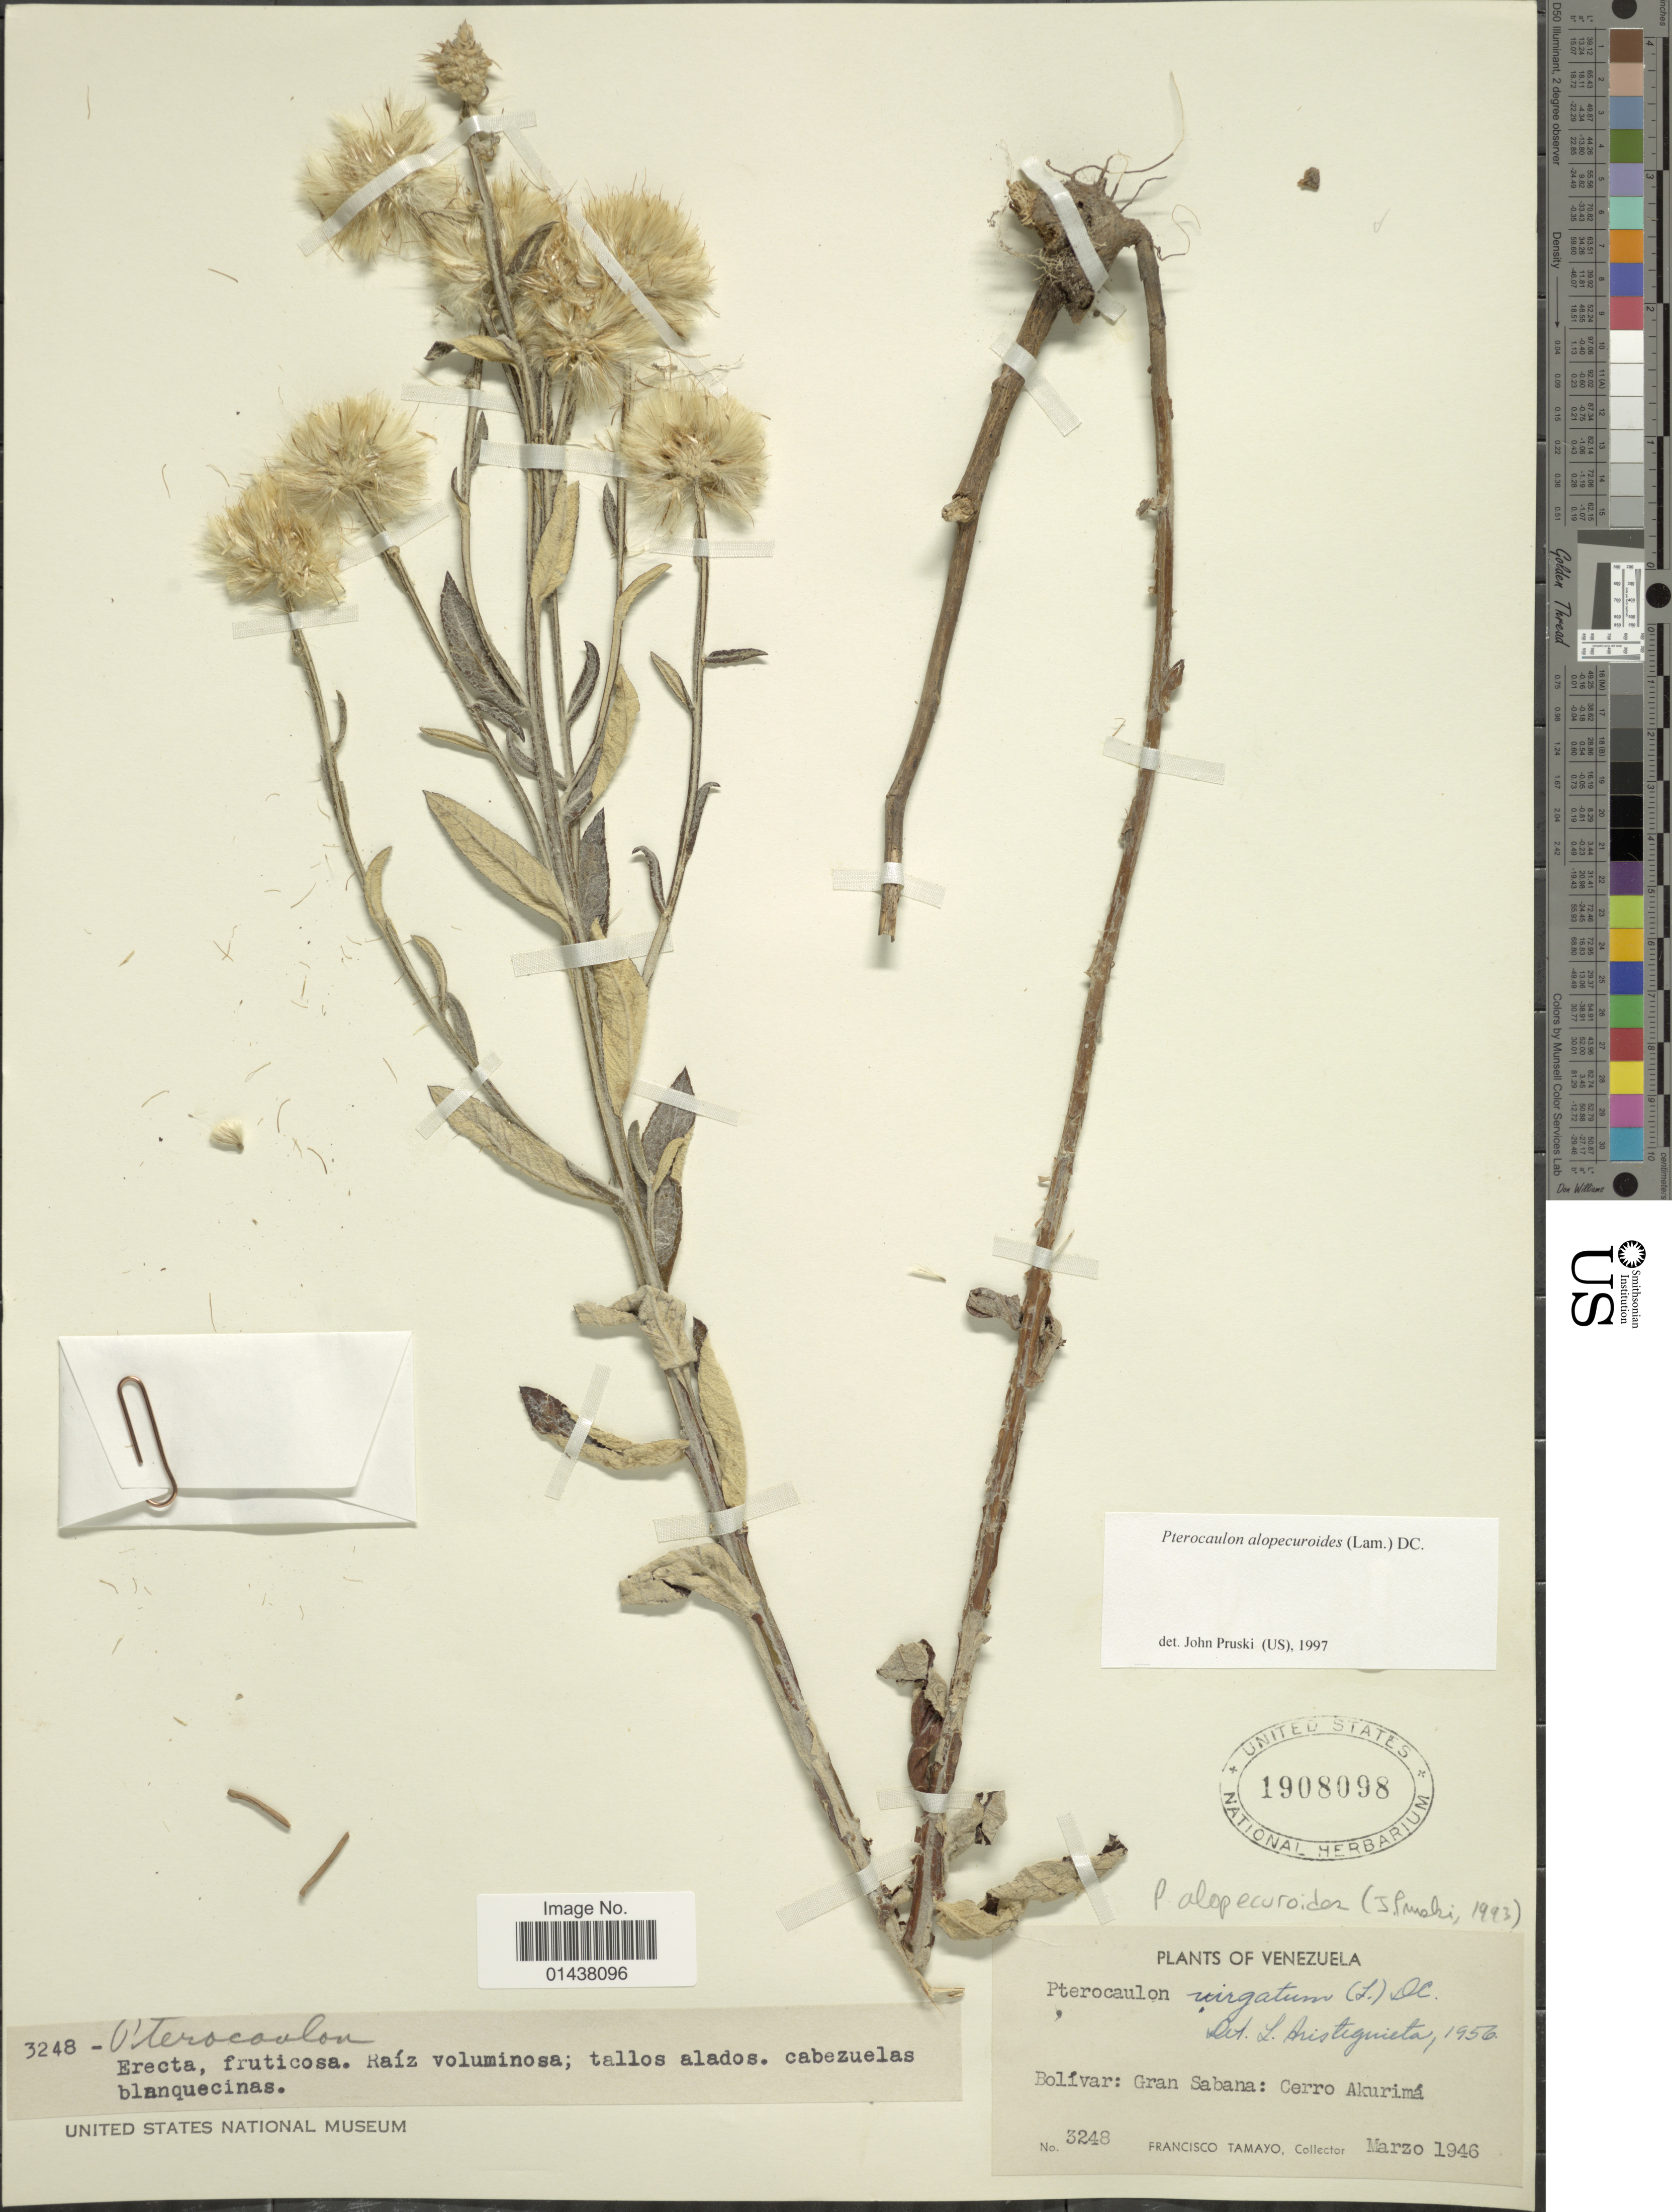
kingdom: Plantae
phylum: Tracheophyta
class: Magnoliopsida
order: Asterales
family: Asteraceae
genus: Pterocaulon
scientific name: Pterocaulon alopecuroides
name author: (Lam.) DC.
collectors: F. Tamayo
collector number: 3248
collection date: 1946-03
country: Venezuela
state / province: Bolivar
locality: Gran Sabana: Cerro Akurima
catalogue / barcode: US 1908098